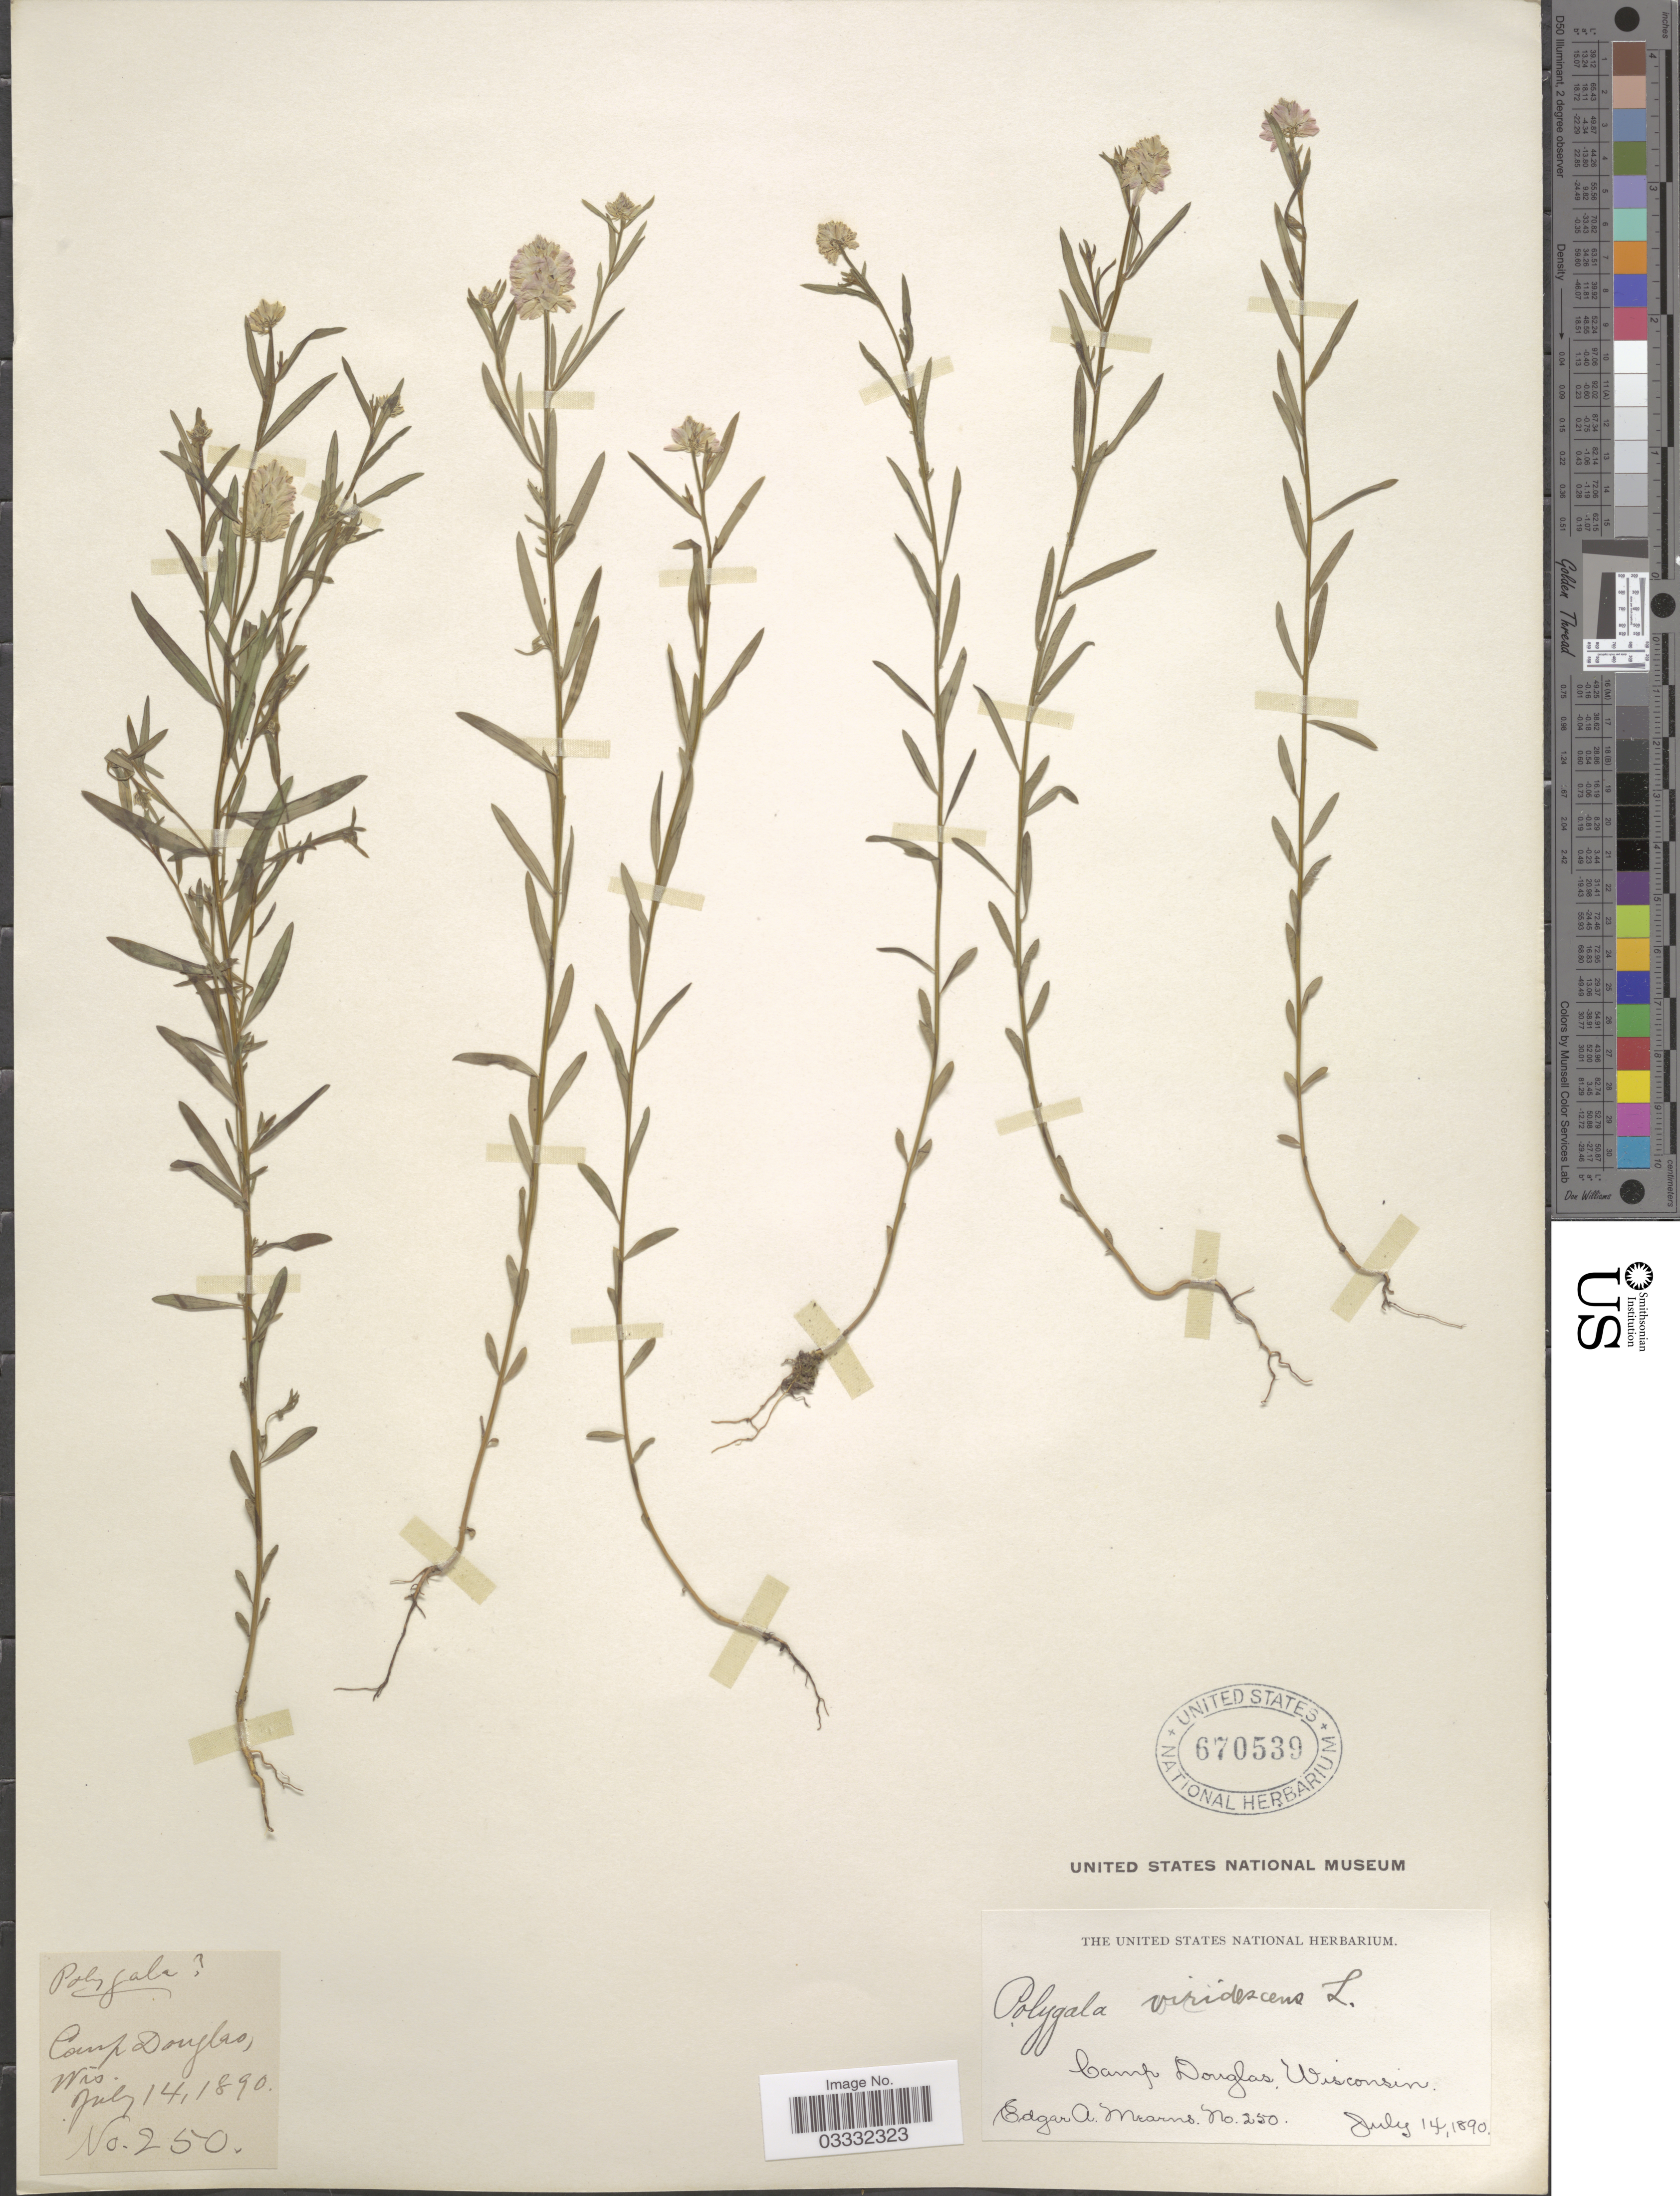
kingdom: Plantae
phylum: Tracheophyta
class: Magnoliopsida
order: Fabales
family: Polygalaceae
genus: Polygala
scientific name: Polygala sanguinea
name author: L.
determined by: Strong, Mark T., (BOT), Smithsonian Institution - National Museum of Natural History (UNITED STATES)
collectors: E. A. Mearns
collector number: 250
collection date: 1890-07-14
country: United States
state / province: Wisconsin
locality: Camp Douglas.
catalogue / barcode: US 670539